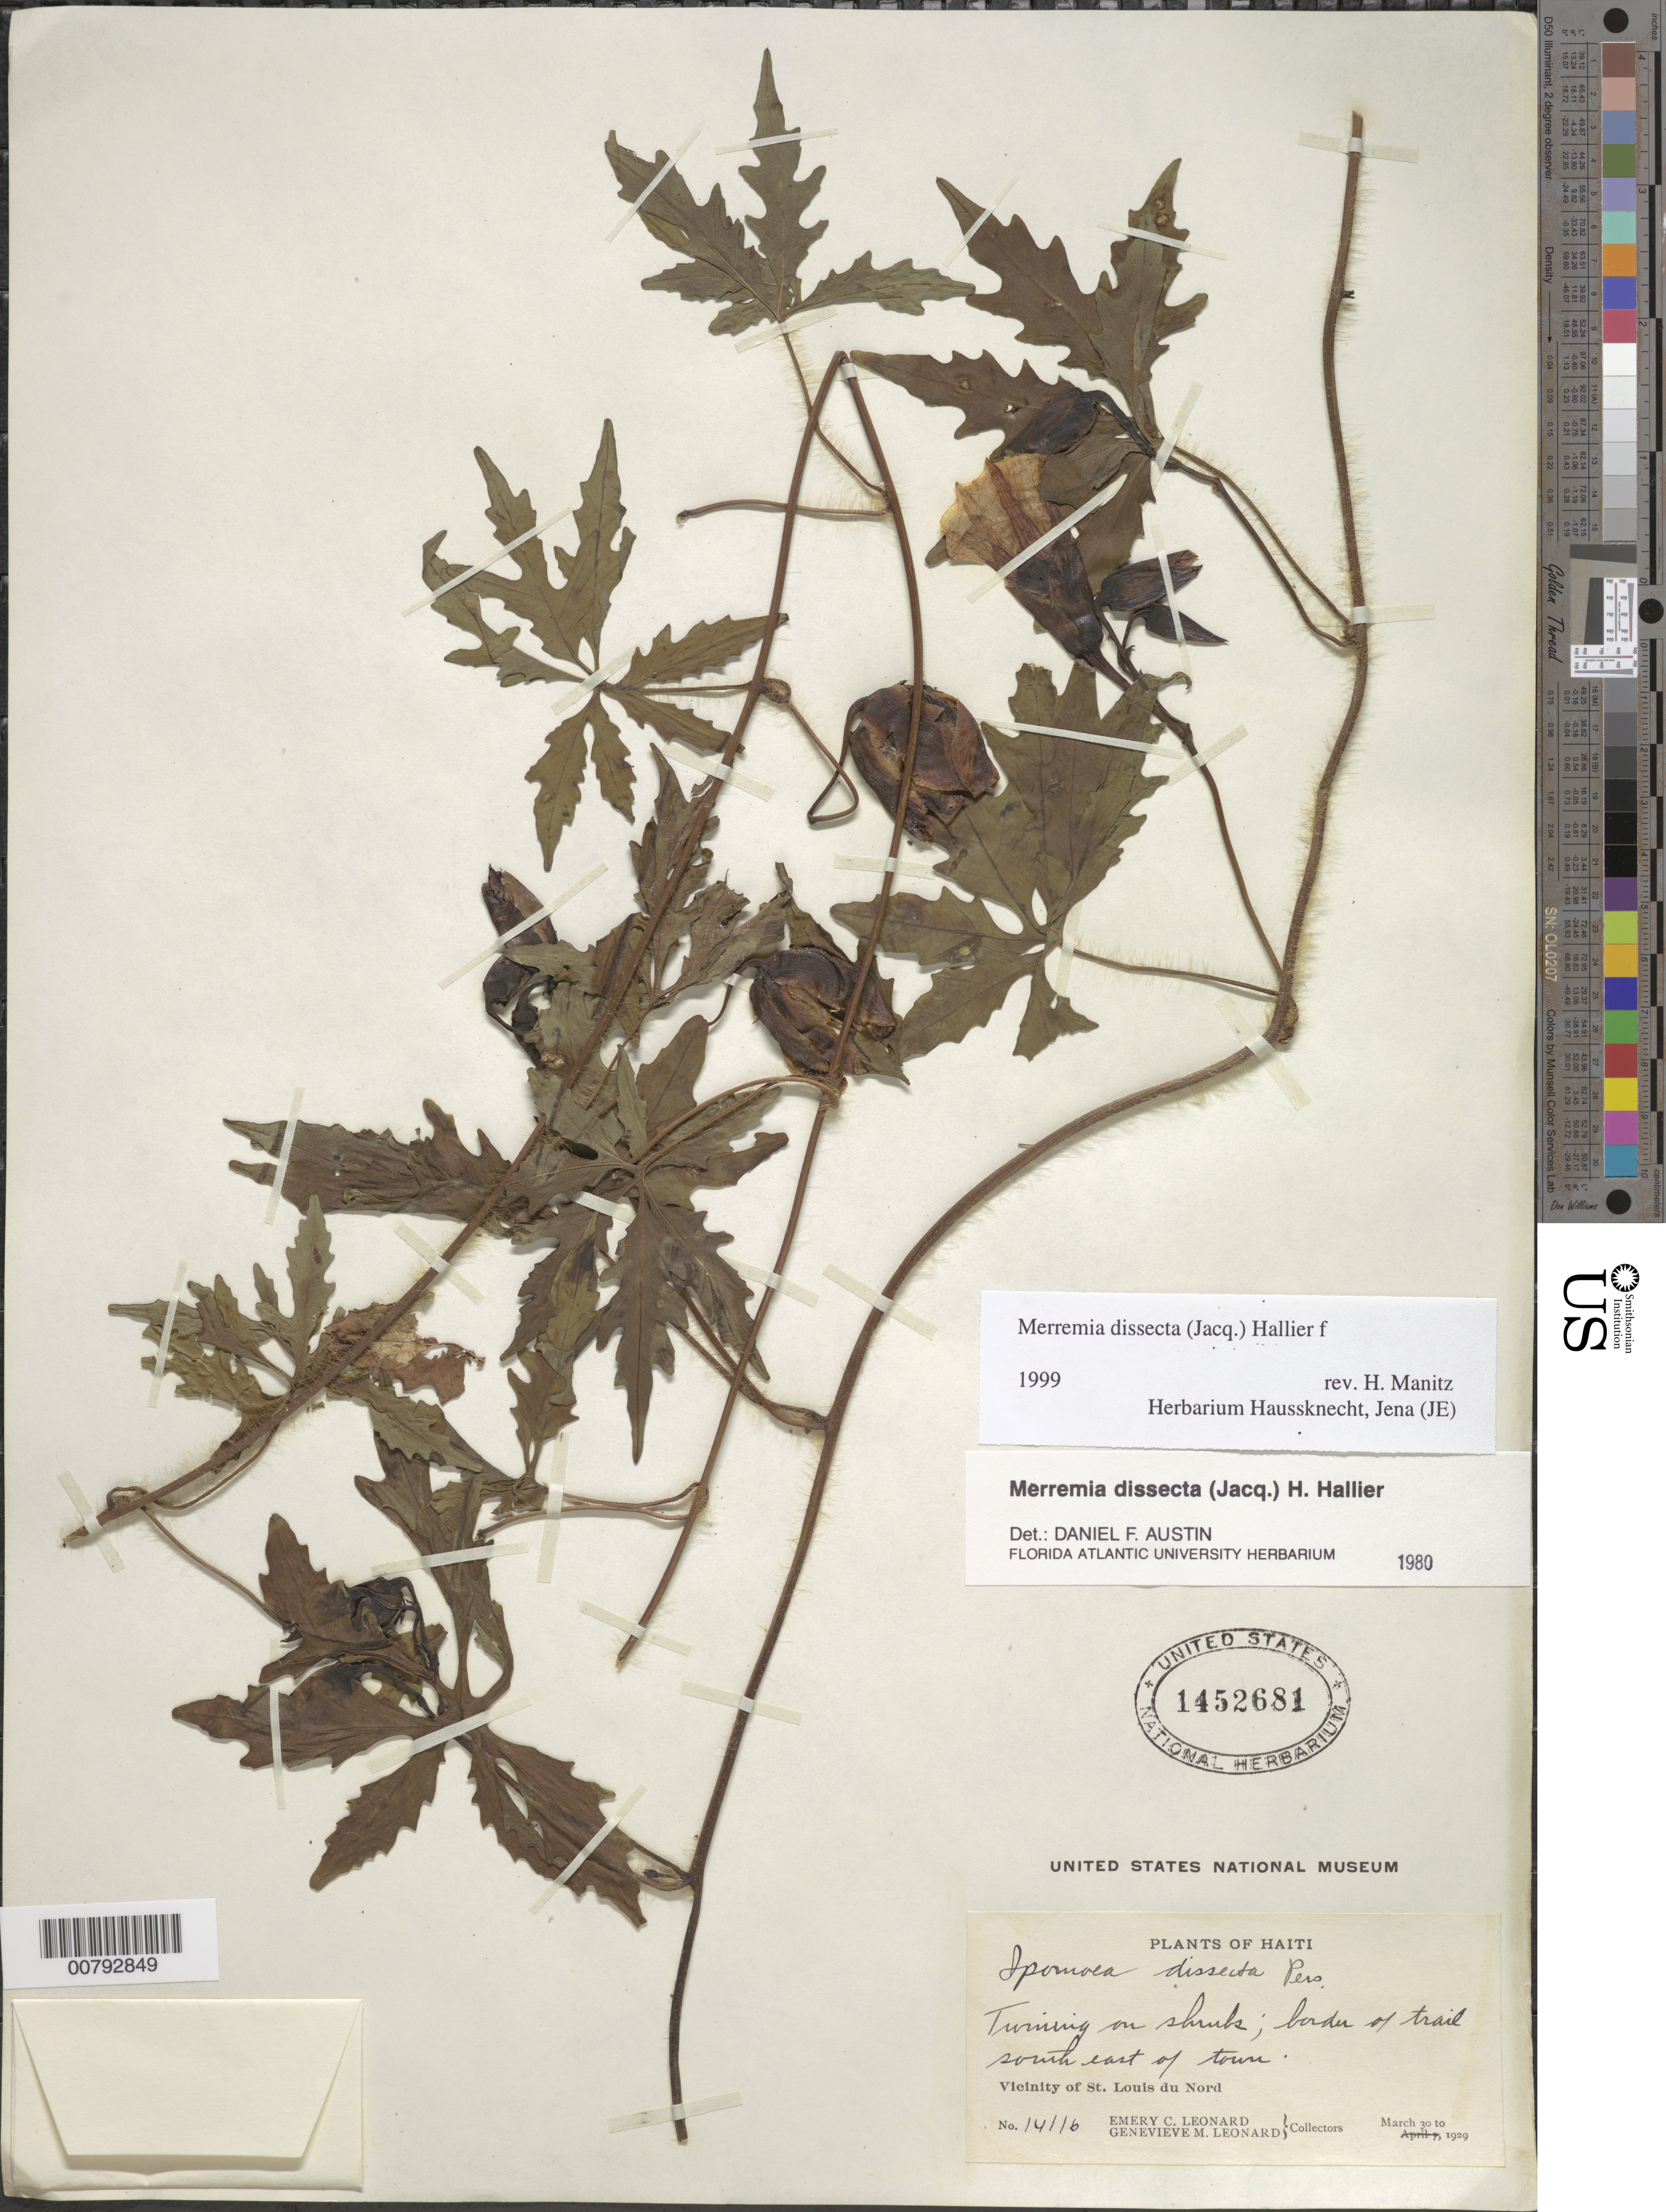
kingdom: Plantae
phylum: Tracheophyta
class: Magnoliopsida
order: Solanales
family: Convolvulaceae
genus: Distimake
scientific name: Distimake dissectus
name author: (Jacq.) A. R. Simões & Staples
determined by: Strong, Mark T., (BOT), Smithsonian Institution - National Museum of Natural History (UNITED STATES)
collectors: E. C. Leonard & G. M. Leonard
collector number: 14116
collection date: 1929-03-30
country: Haiti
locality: Border of trail south east of town, Vicinity of St. Louis du Nord.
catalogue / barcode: US 1452681